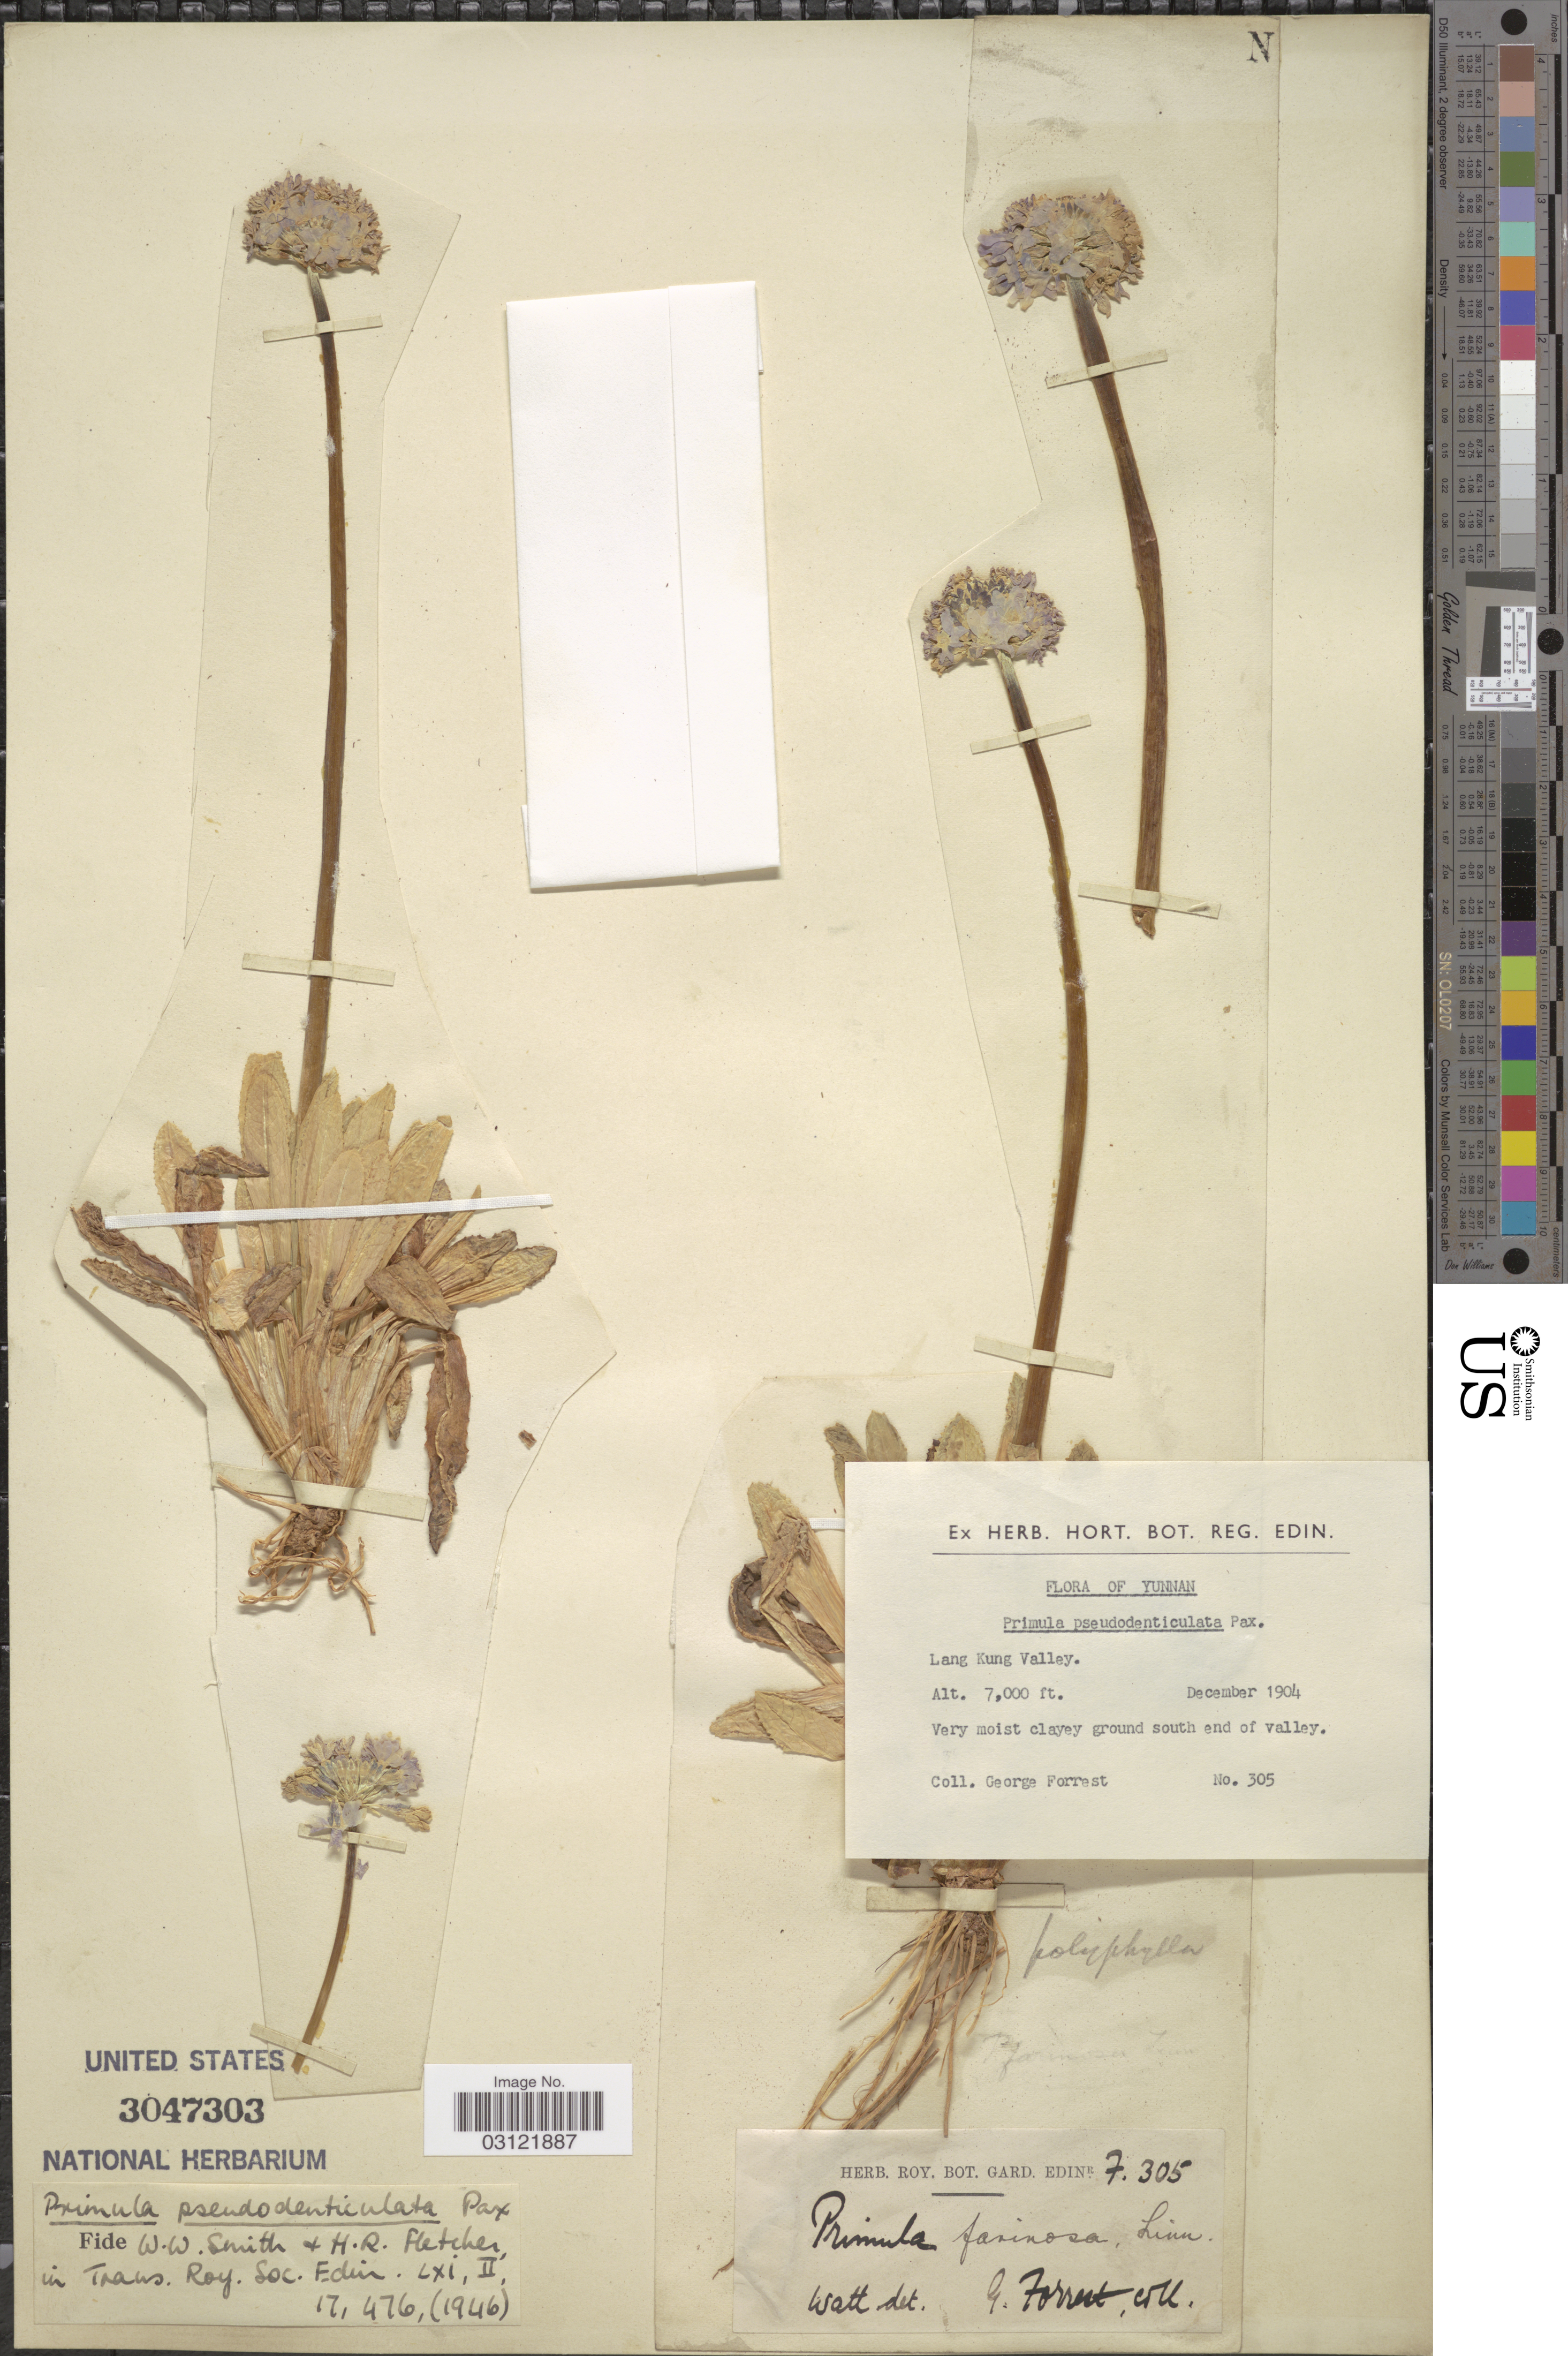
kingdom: Plantae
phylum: Tracheophyta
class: Magnoliopsida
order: Ericales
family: Primulaceae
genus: Primula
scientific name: Primula pseudodenticulata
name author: Pax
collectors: G. Forrest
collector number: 305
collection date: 1904-12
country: China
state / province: Yunnan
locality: Lang Kung Valley.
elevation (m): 2134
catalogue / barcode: US 3047303